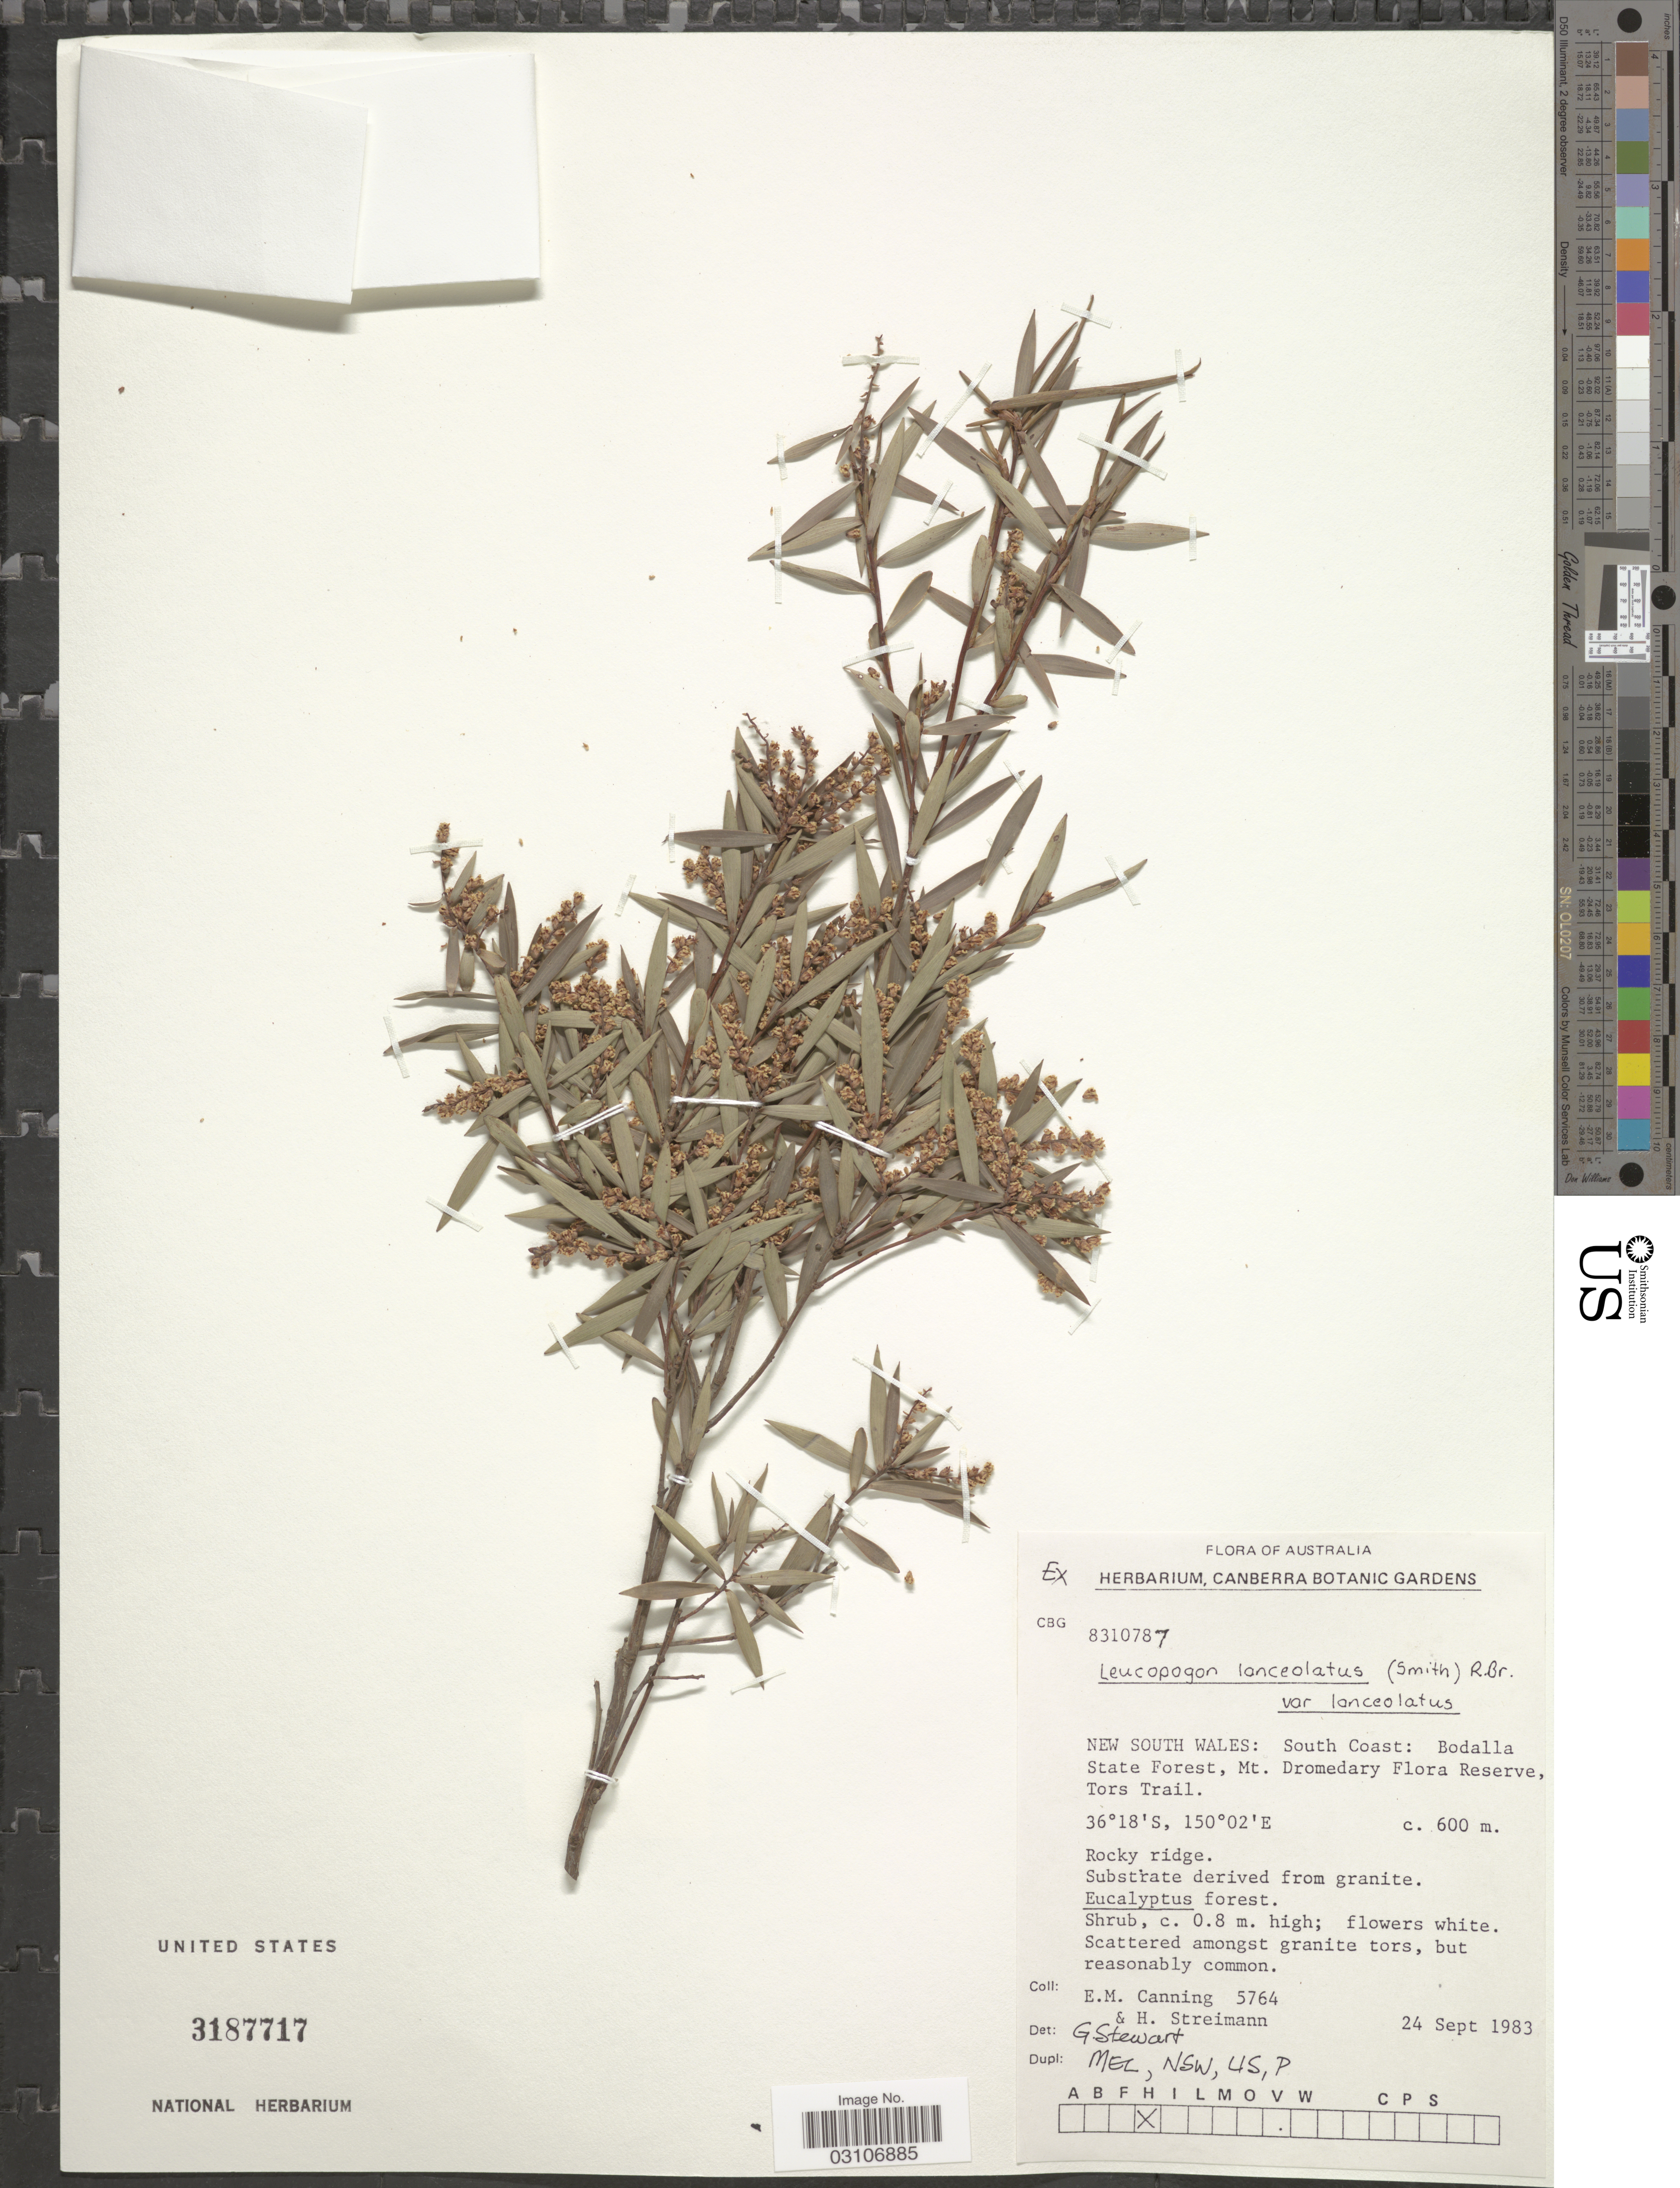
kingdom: Plantae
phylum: Tracheophyta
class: Magnoliopsida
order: Ericales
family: Ericaceae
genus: Leucopogon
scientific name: Leucopogon lanceolatus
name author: R. Br.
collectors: E. Canning & H. Streimann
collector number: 5764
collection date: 1983-09-24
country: Australia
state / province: New South Wales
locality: South Coast: Bodalla State Forest, Mt. Dromedary Flora Reserve, Tors Trail.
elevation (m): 600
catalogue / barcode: US 3187717